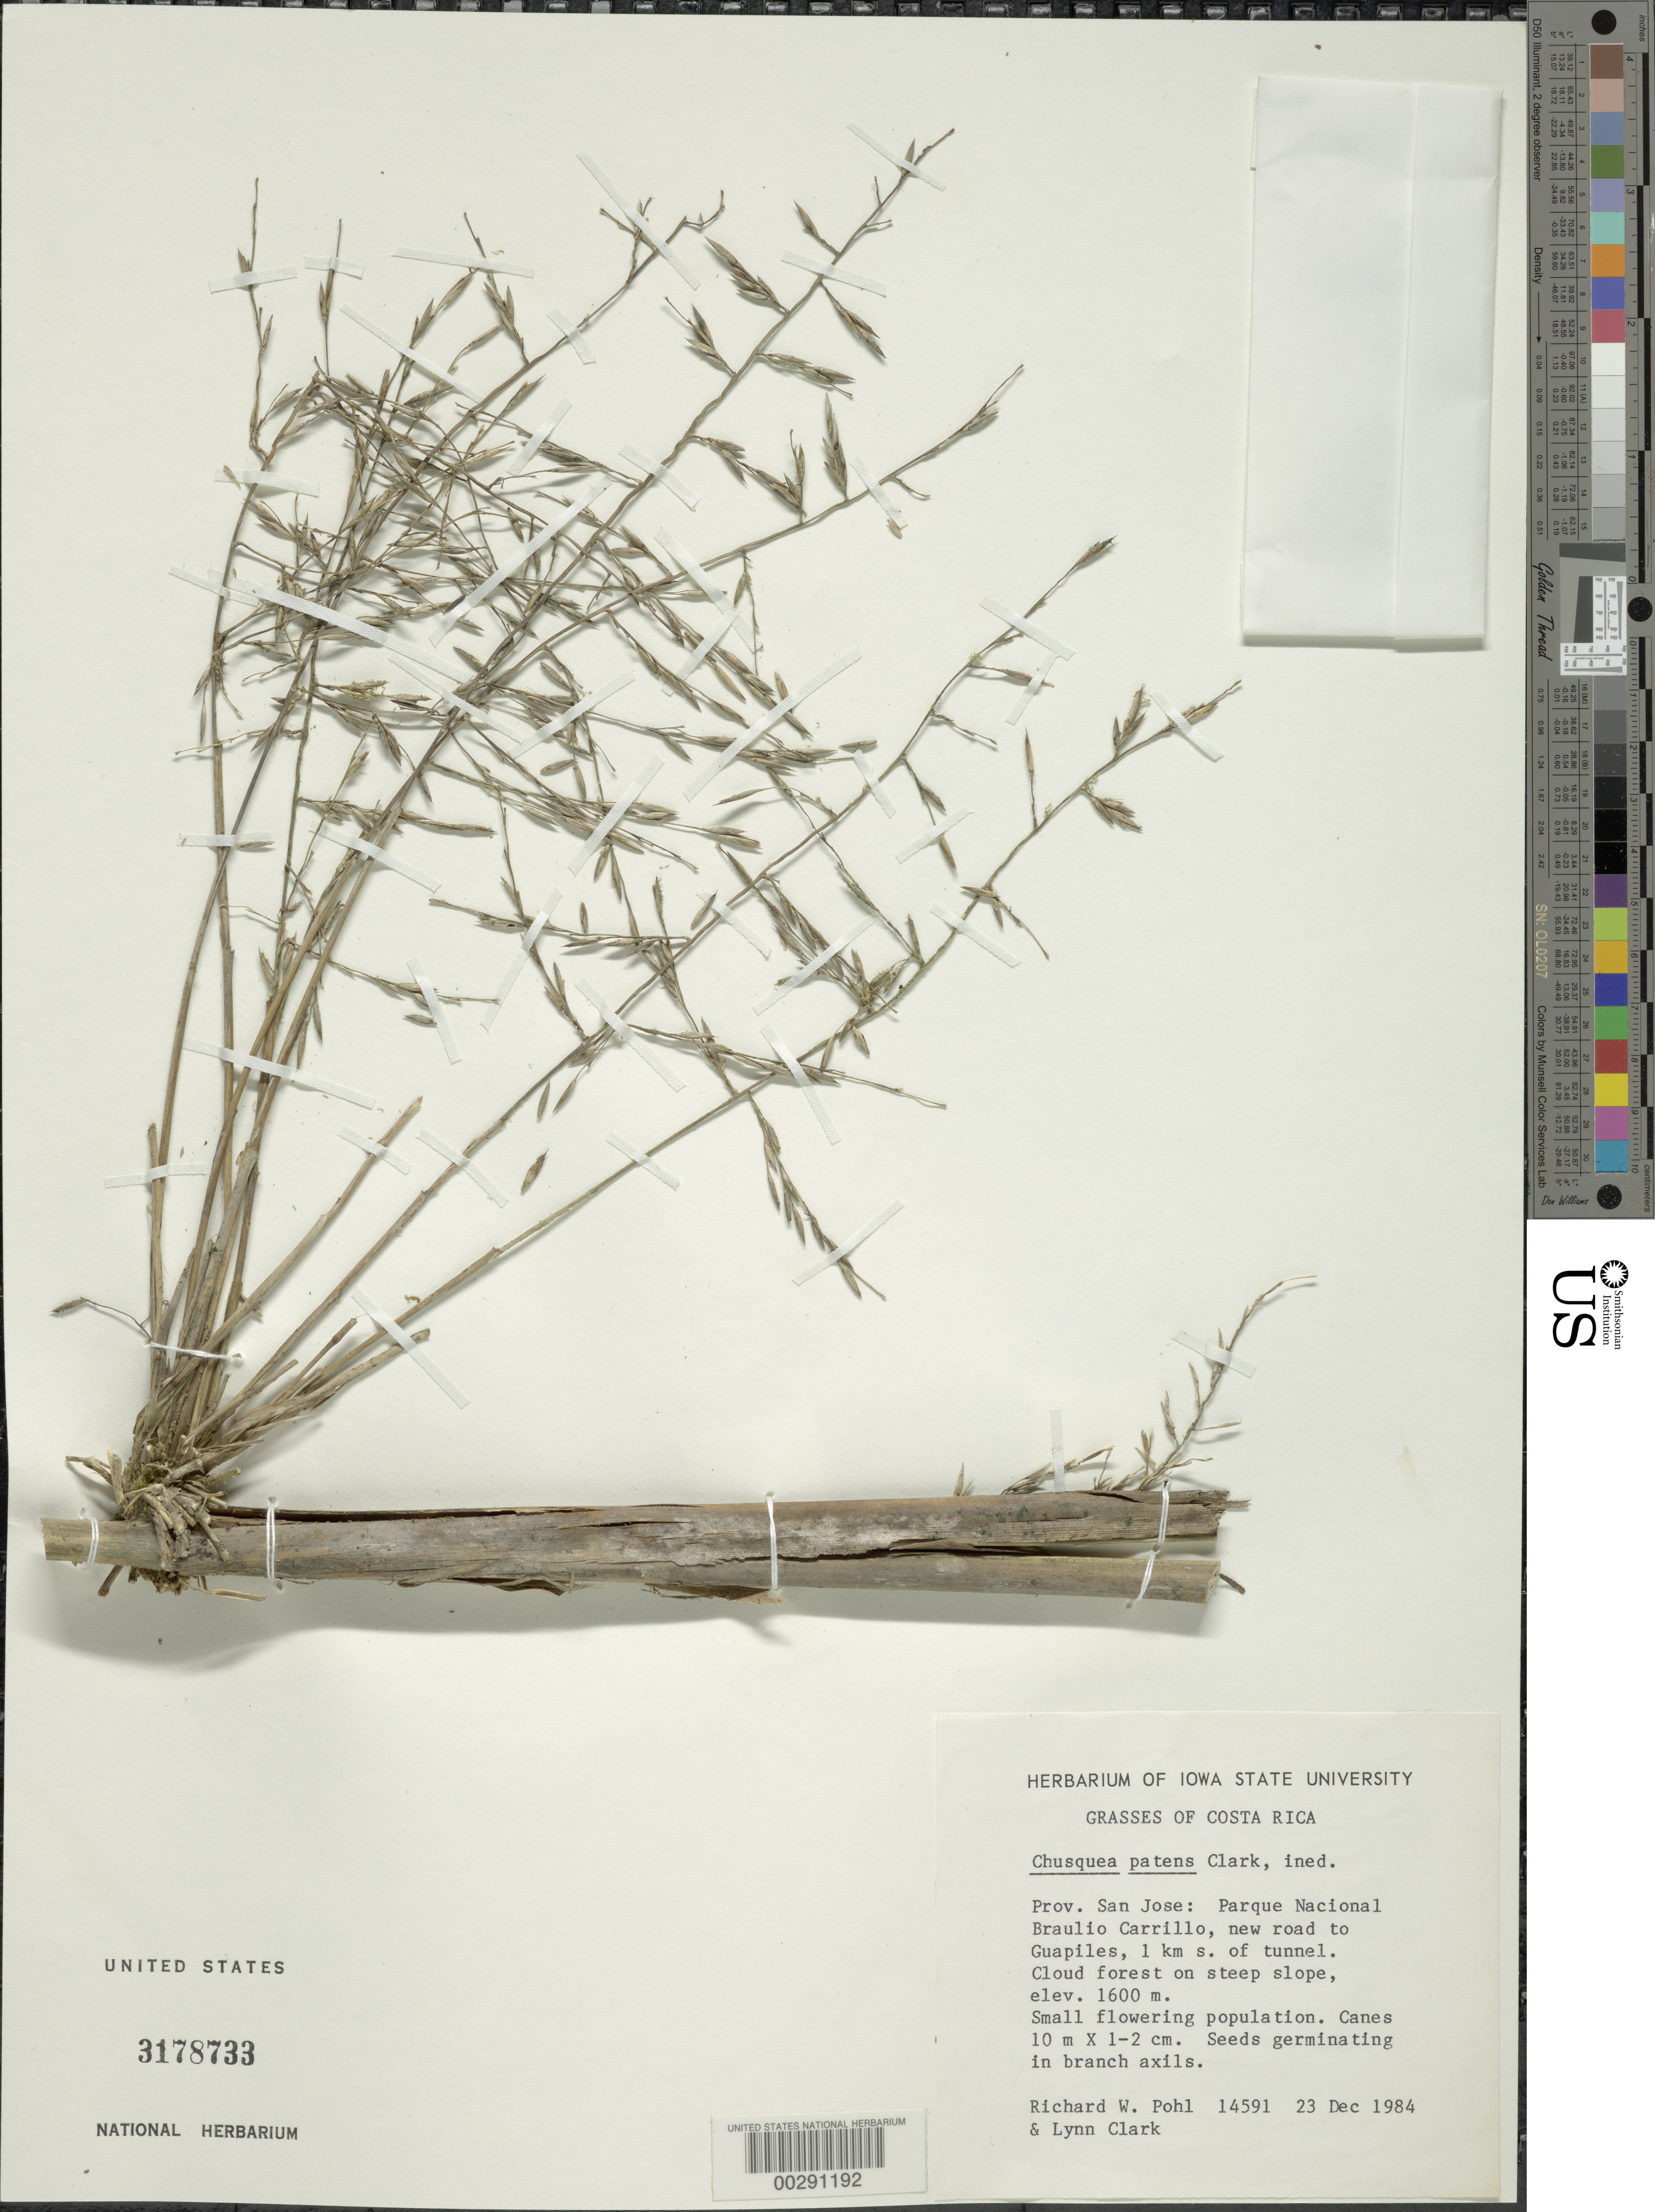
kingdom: Plantae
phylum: Tracheophyta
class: Liliopsida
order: Poales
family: Poaceae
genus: Chusquea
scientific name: Chusquea nutans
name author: L.G. Clark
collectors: R. W. Pohl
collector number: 14591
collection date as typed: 23 Dec 1984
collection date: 1984-12-23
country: Costa Rica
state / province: San José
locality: Parque nacional braulio carrillo, new road to guapiles, 1 km s of tunnel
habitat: Cloud forest on steep slope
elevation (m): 1600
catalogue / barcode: US 3178733